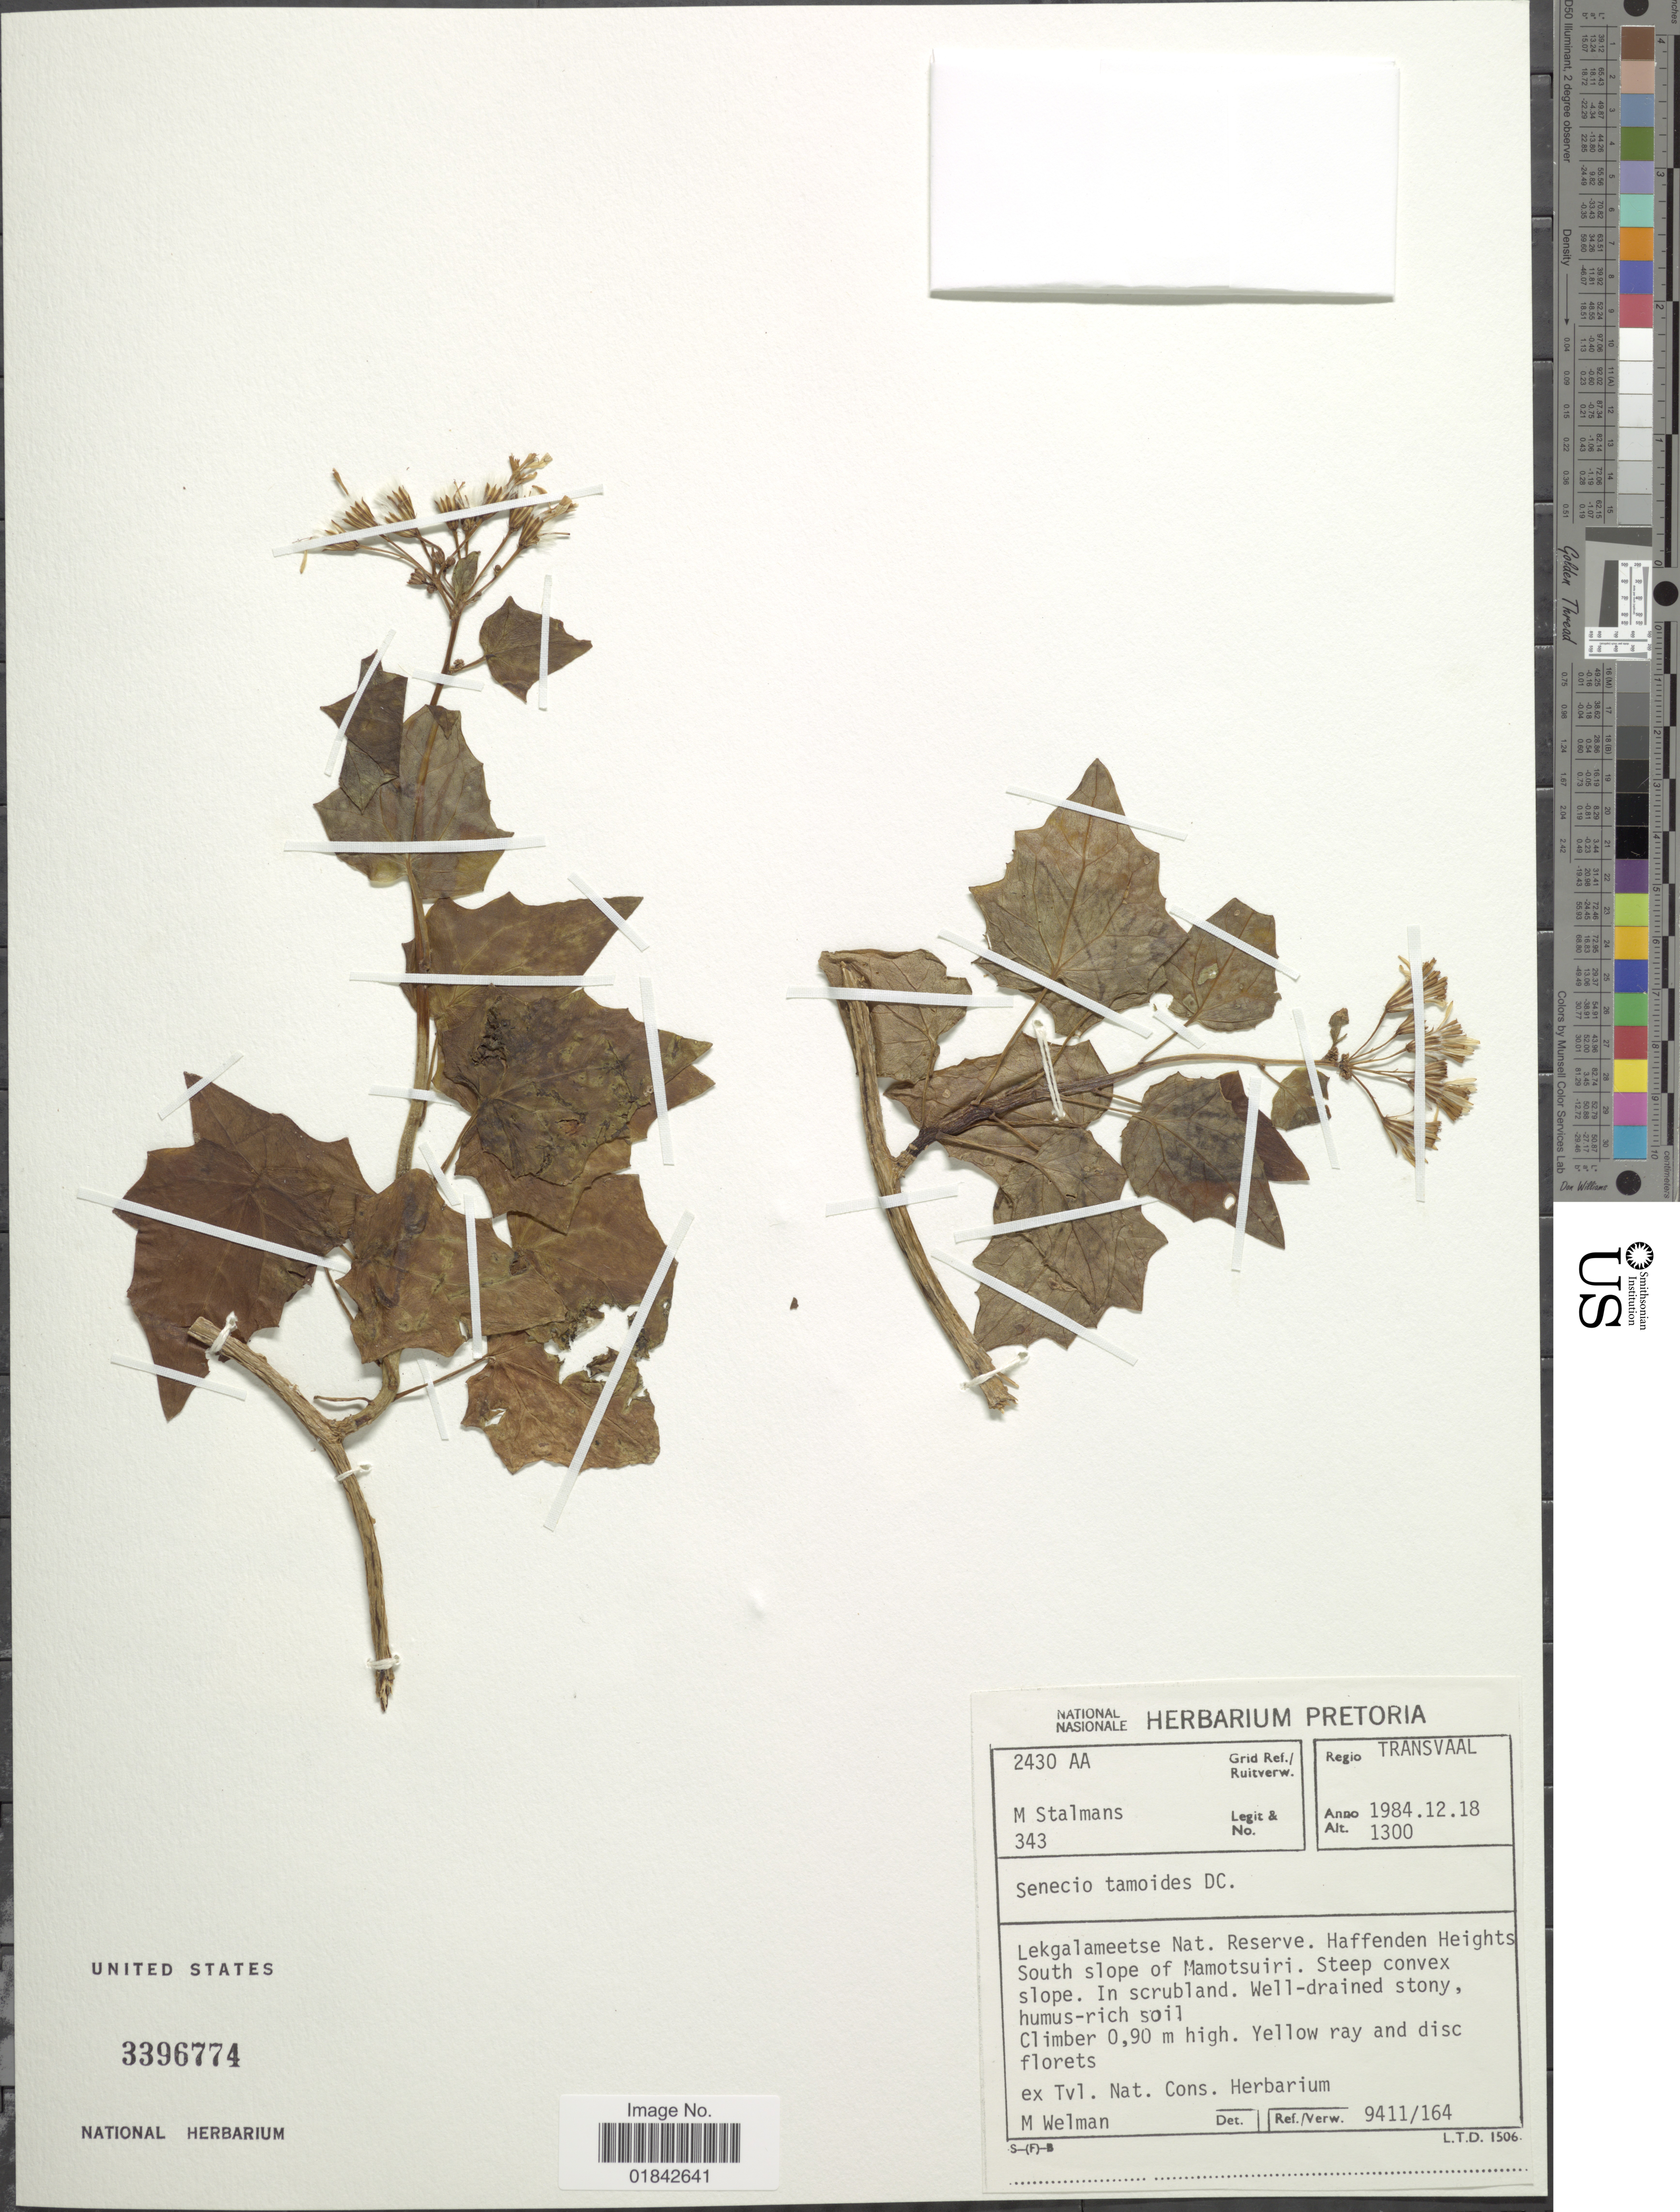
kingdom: Plantae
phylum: Tracheophyta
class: Magnoliopsida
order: Asterales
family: Asteraceae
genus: Senecio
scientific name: Senecio tamoides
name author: DC.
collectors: M. Stalmans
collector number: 343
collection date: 1984-12-18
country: South Africa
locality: Transvaal, Lekgalameetse Nat. Reserve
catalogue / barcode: US 3396774